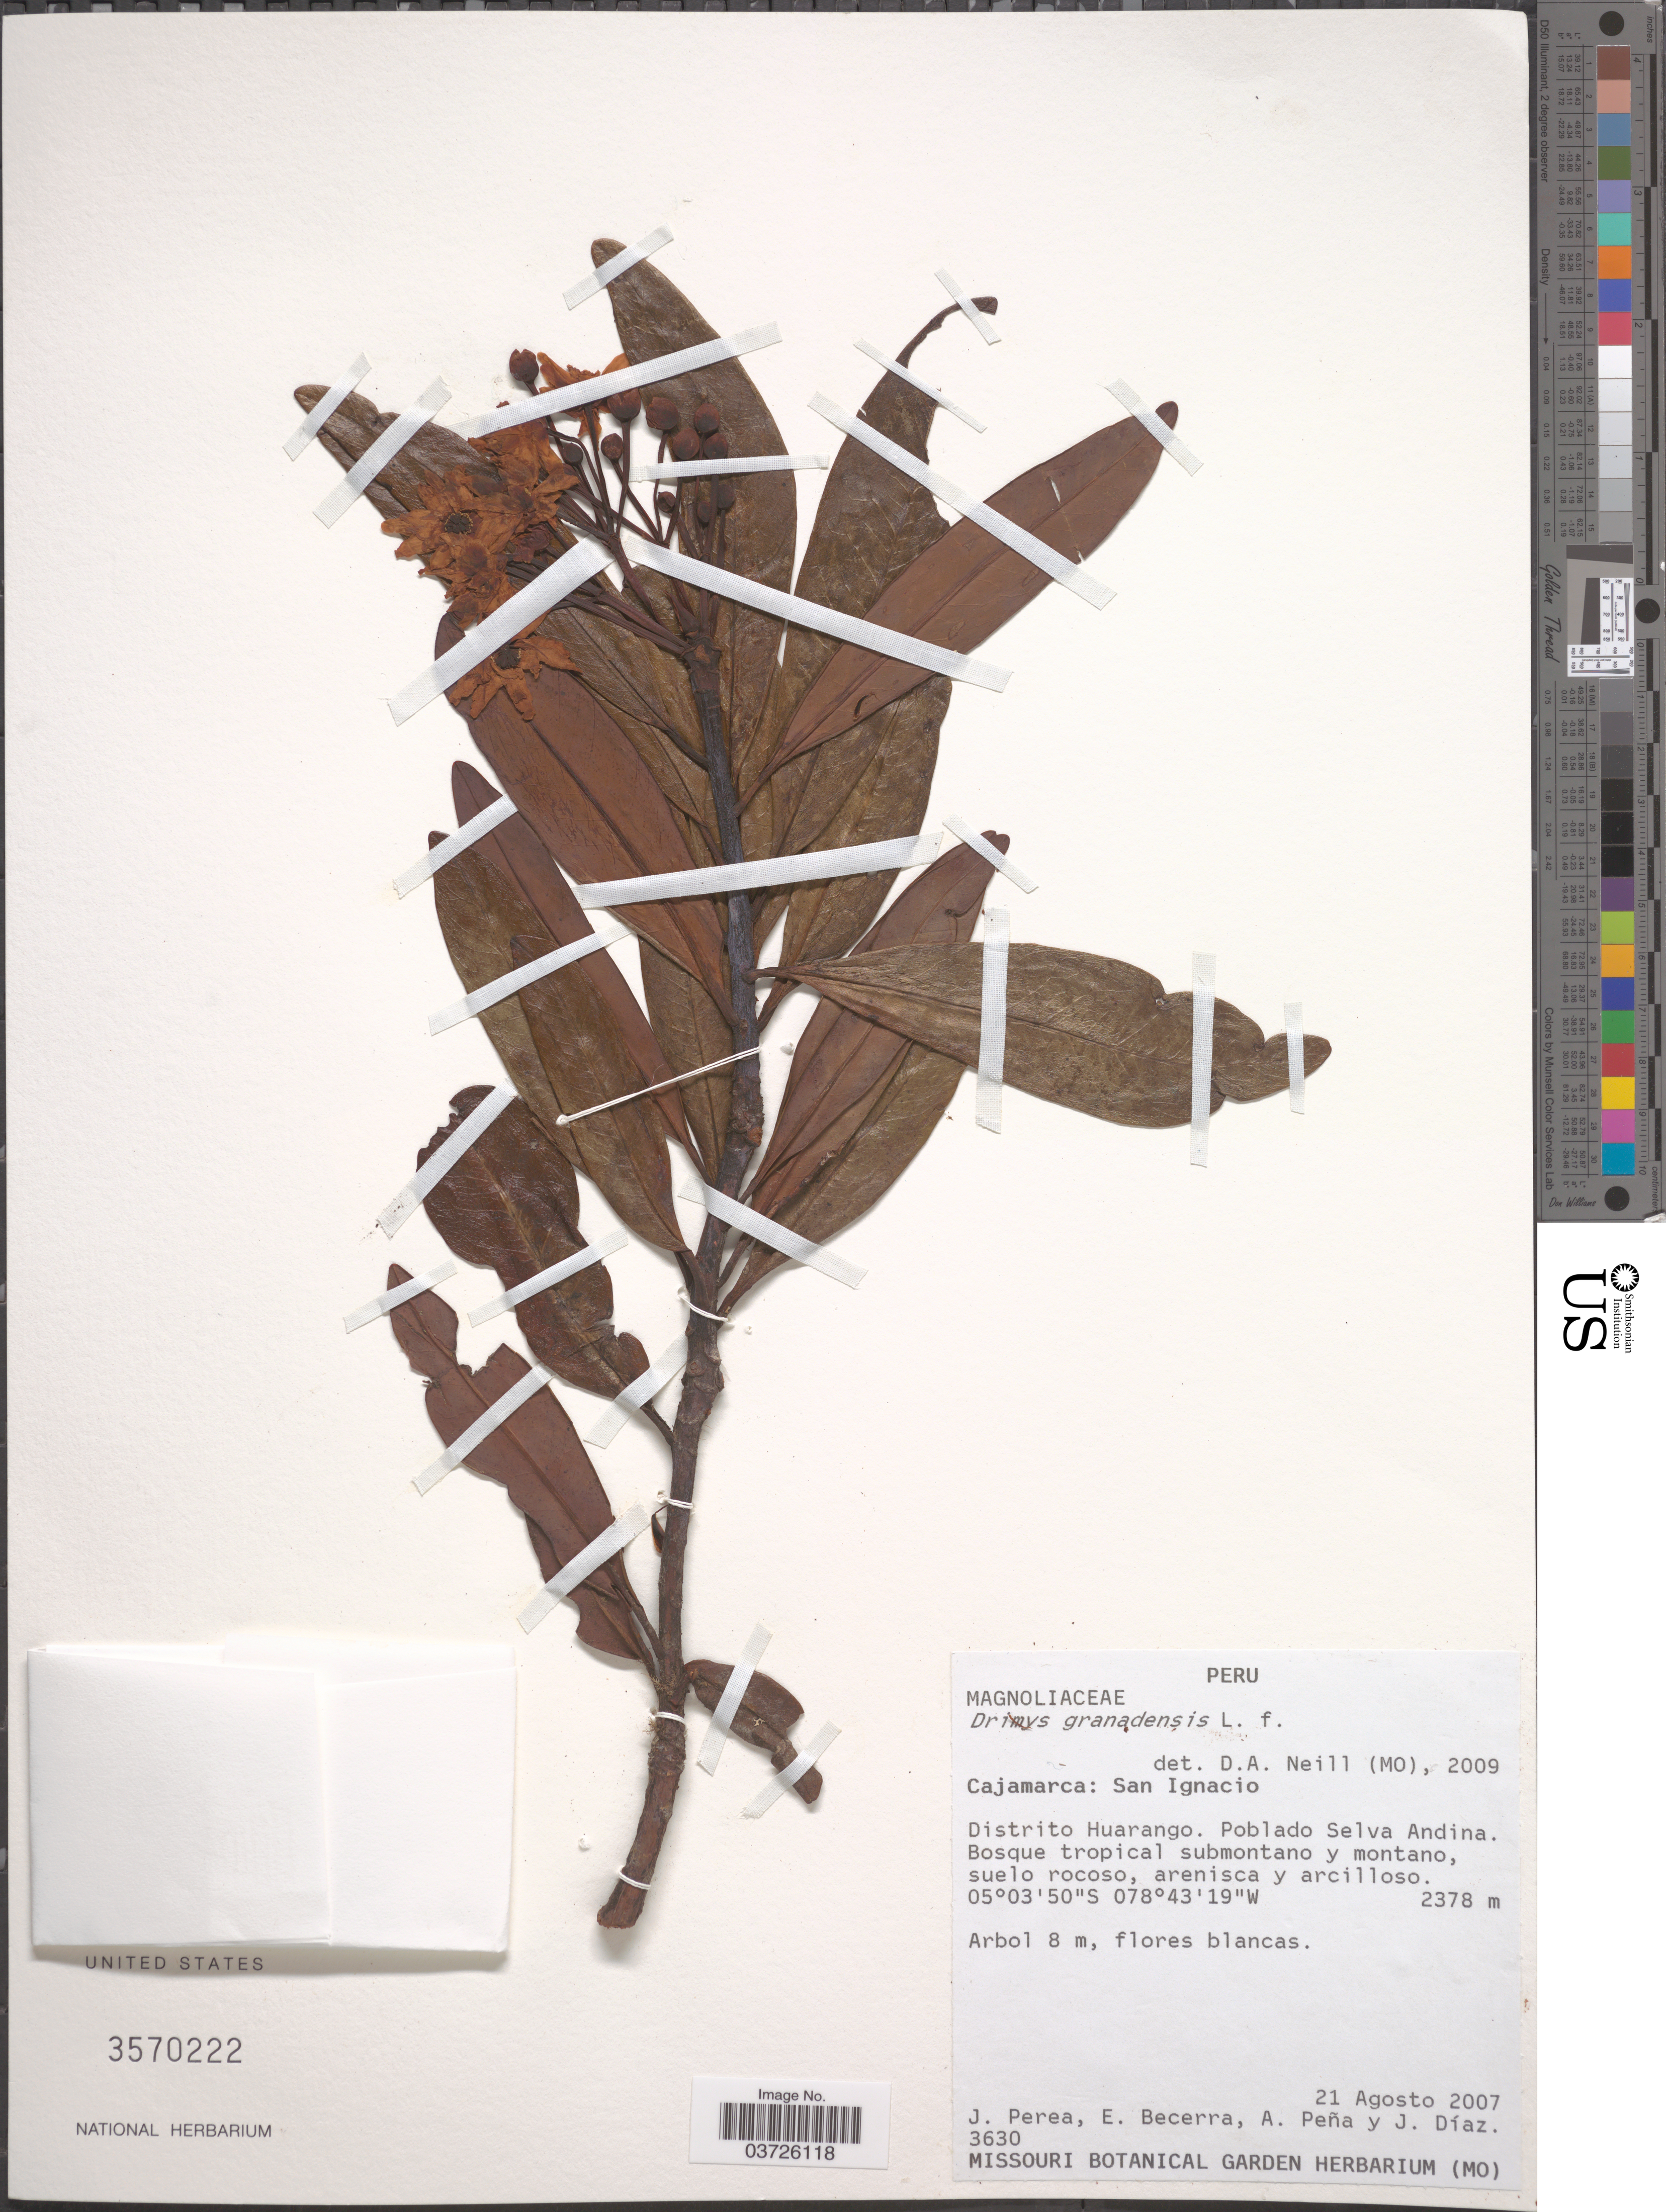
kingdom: Plantae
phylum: Tracheophyta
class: Magnoliopsida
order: Canellales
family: Winteraceae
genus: Drimys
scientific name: Drimys granadensis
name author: L. f.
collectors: J. Perea, E. Becerra, A. Peña & J. Diaz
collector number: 3630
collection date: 2007-08-21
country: Peru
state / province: Cajamarca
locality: San Ignacio. Distrito Huarango. Poblado Selva Andina.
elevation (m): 2378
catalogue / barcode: US 3570222